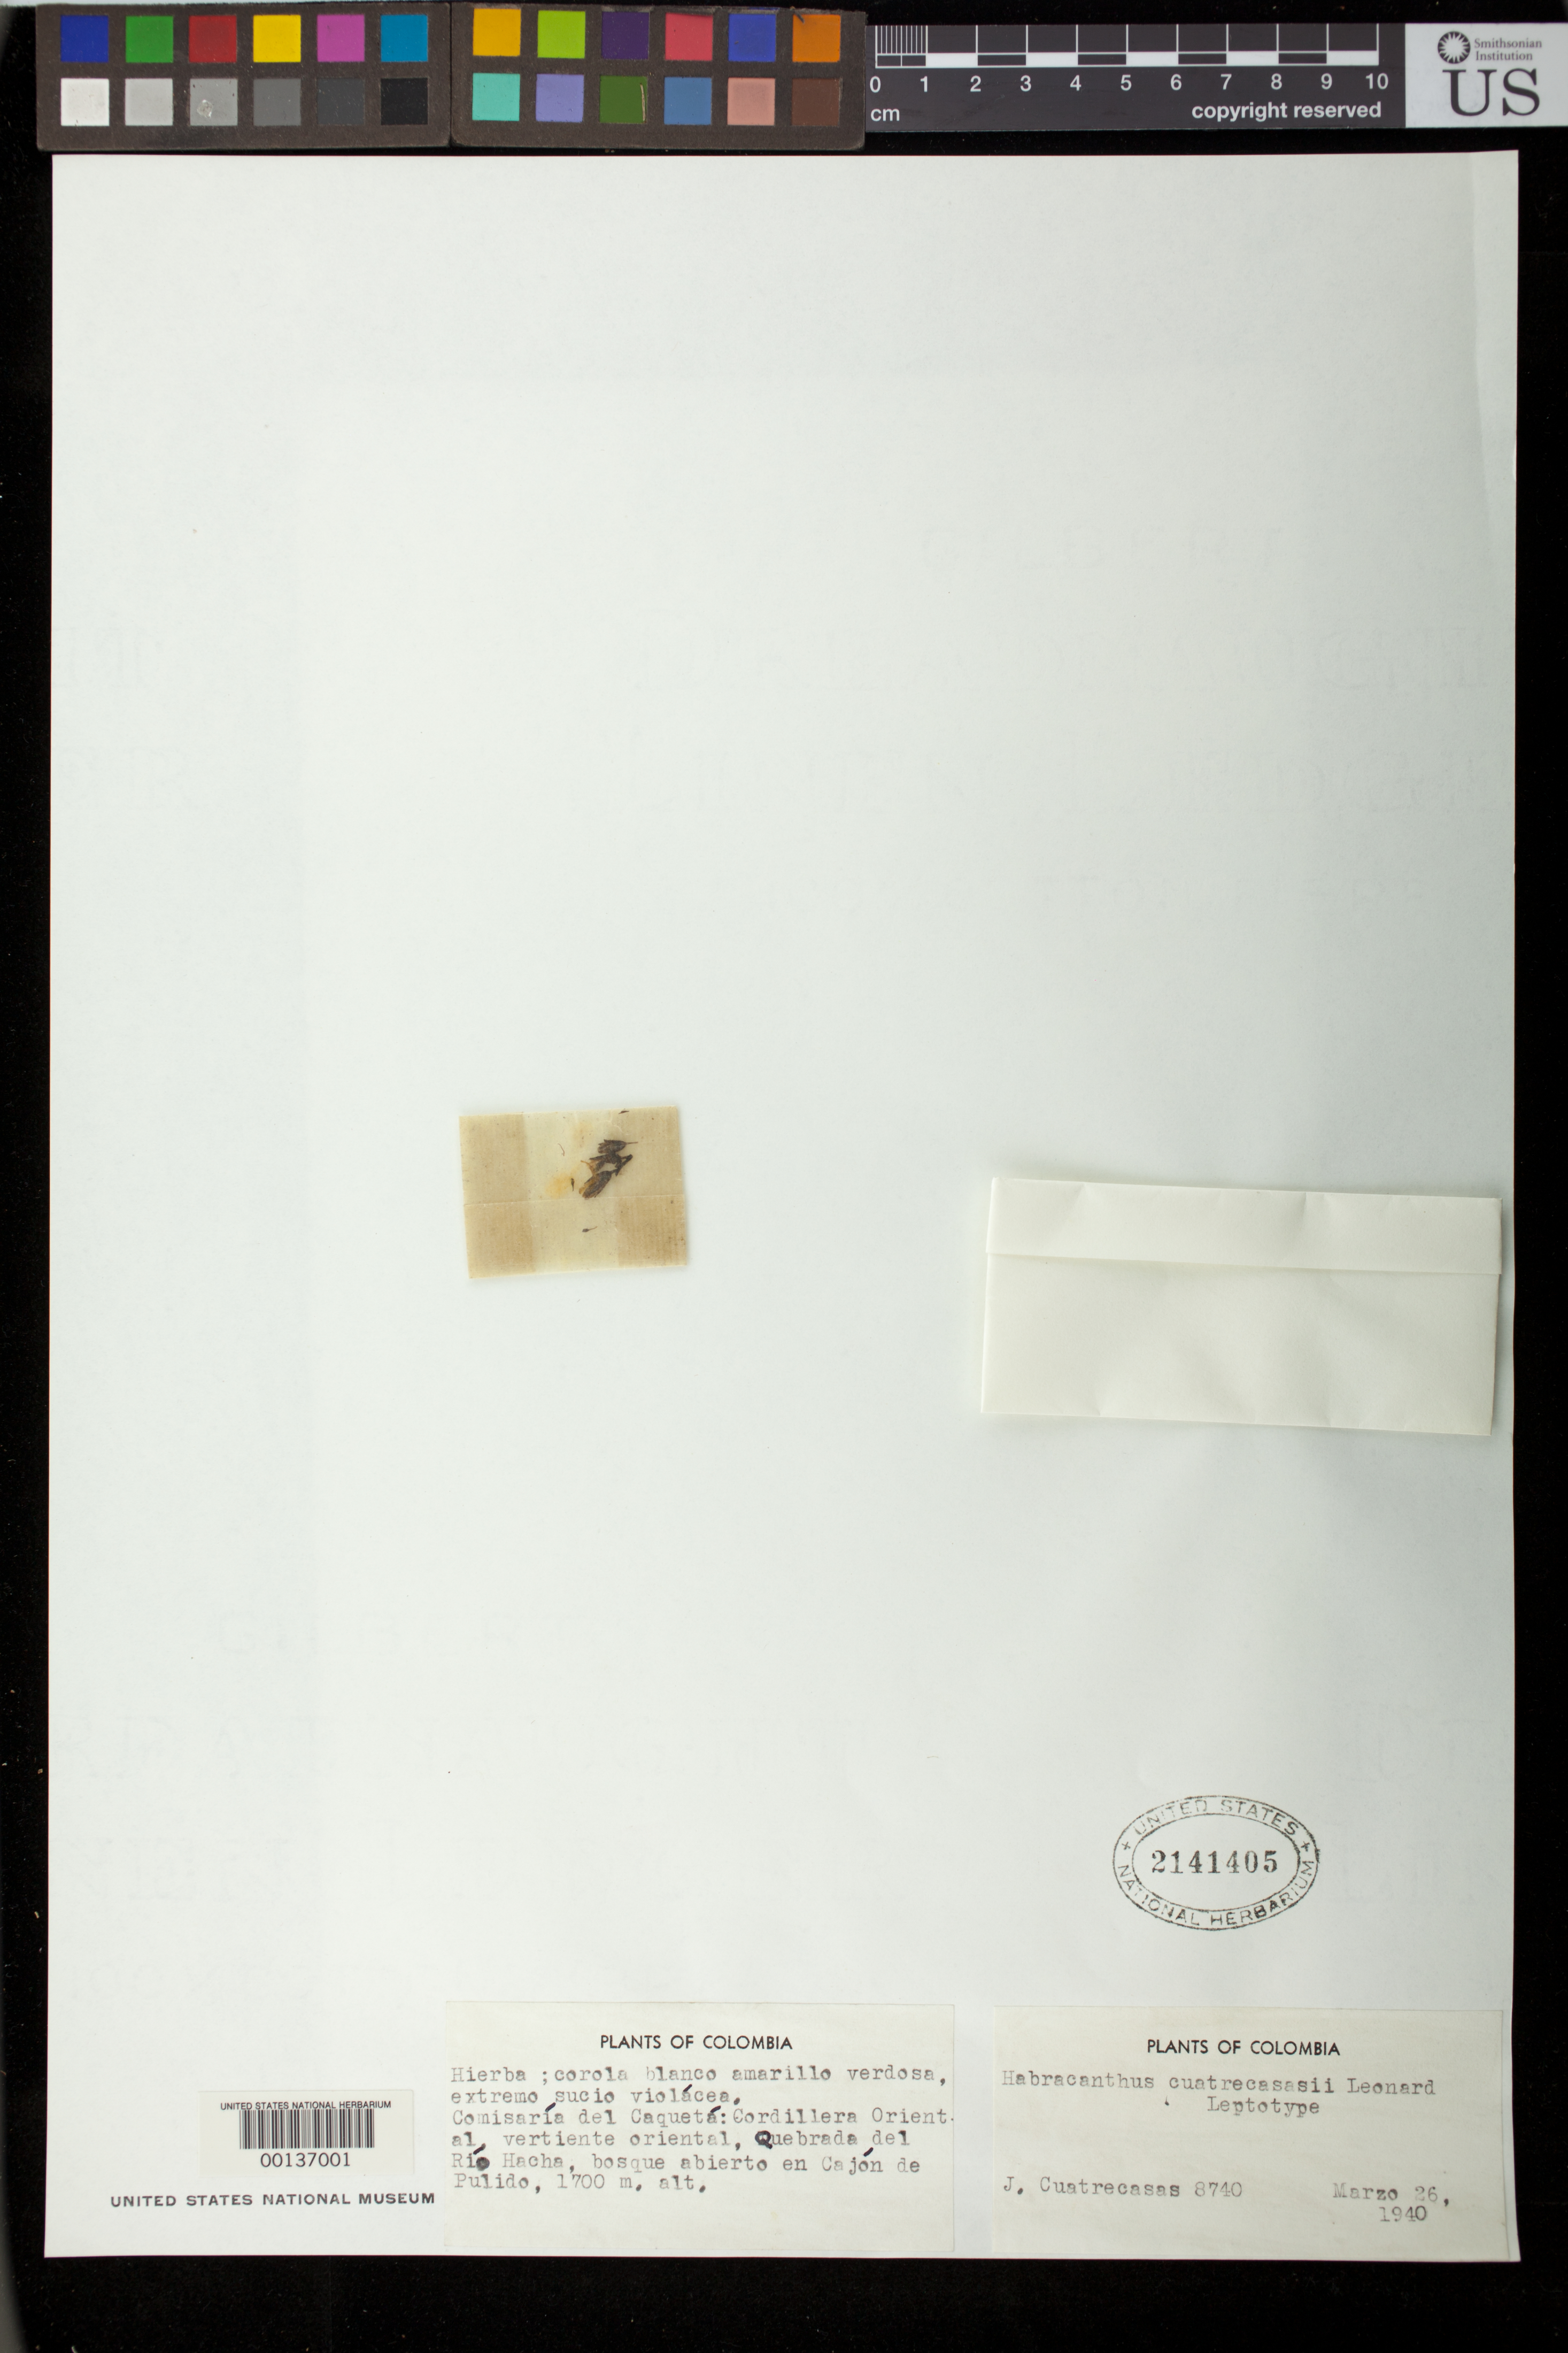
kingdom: Plantae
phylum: Tracheophyta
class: Magnoliopsida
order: Lamiales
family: Acanthaceae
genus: Habracanthus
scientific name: Habracanthus cuatrecasasii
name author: Leonard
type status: Isotype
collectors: J. Cuatrecasas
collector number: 8740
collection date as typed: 26 Mar 1940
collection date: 1940-03-26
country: Colombia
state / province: Caquetá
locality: Cajon de Pulido, Quebrada del Rio Hacha, Cordillera Oriental.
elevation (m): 1700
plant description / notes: Fragmentary material of type specimen ex herb. unknown ("leptotype" (!), original source or herbarium not indicated).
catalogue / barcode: US 2141405